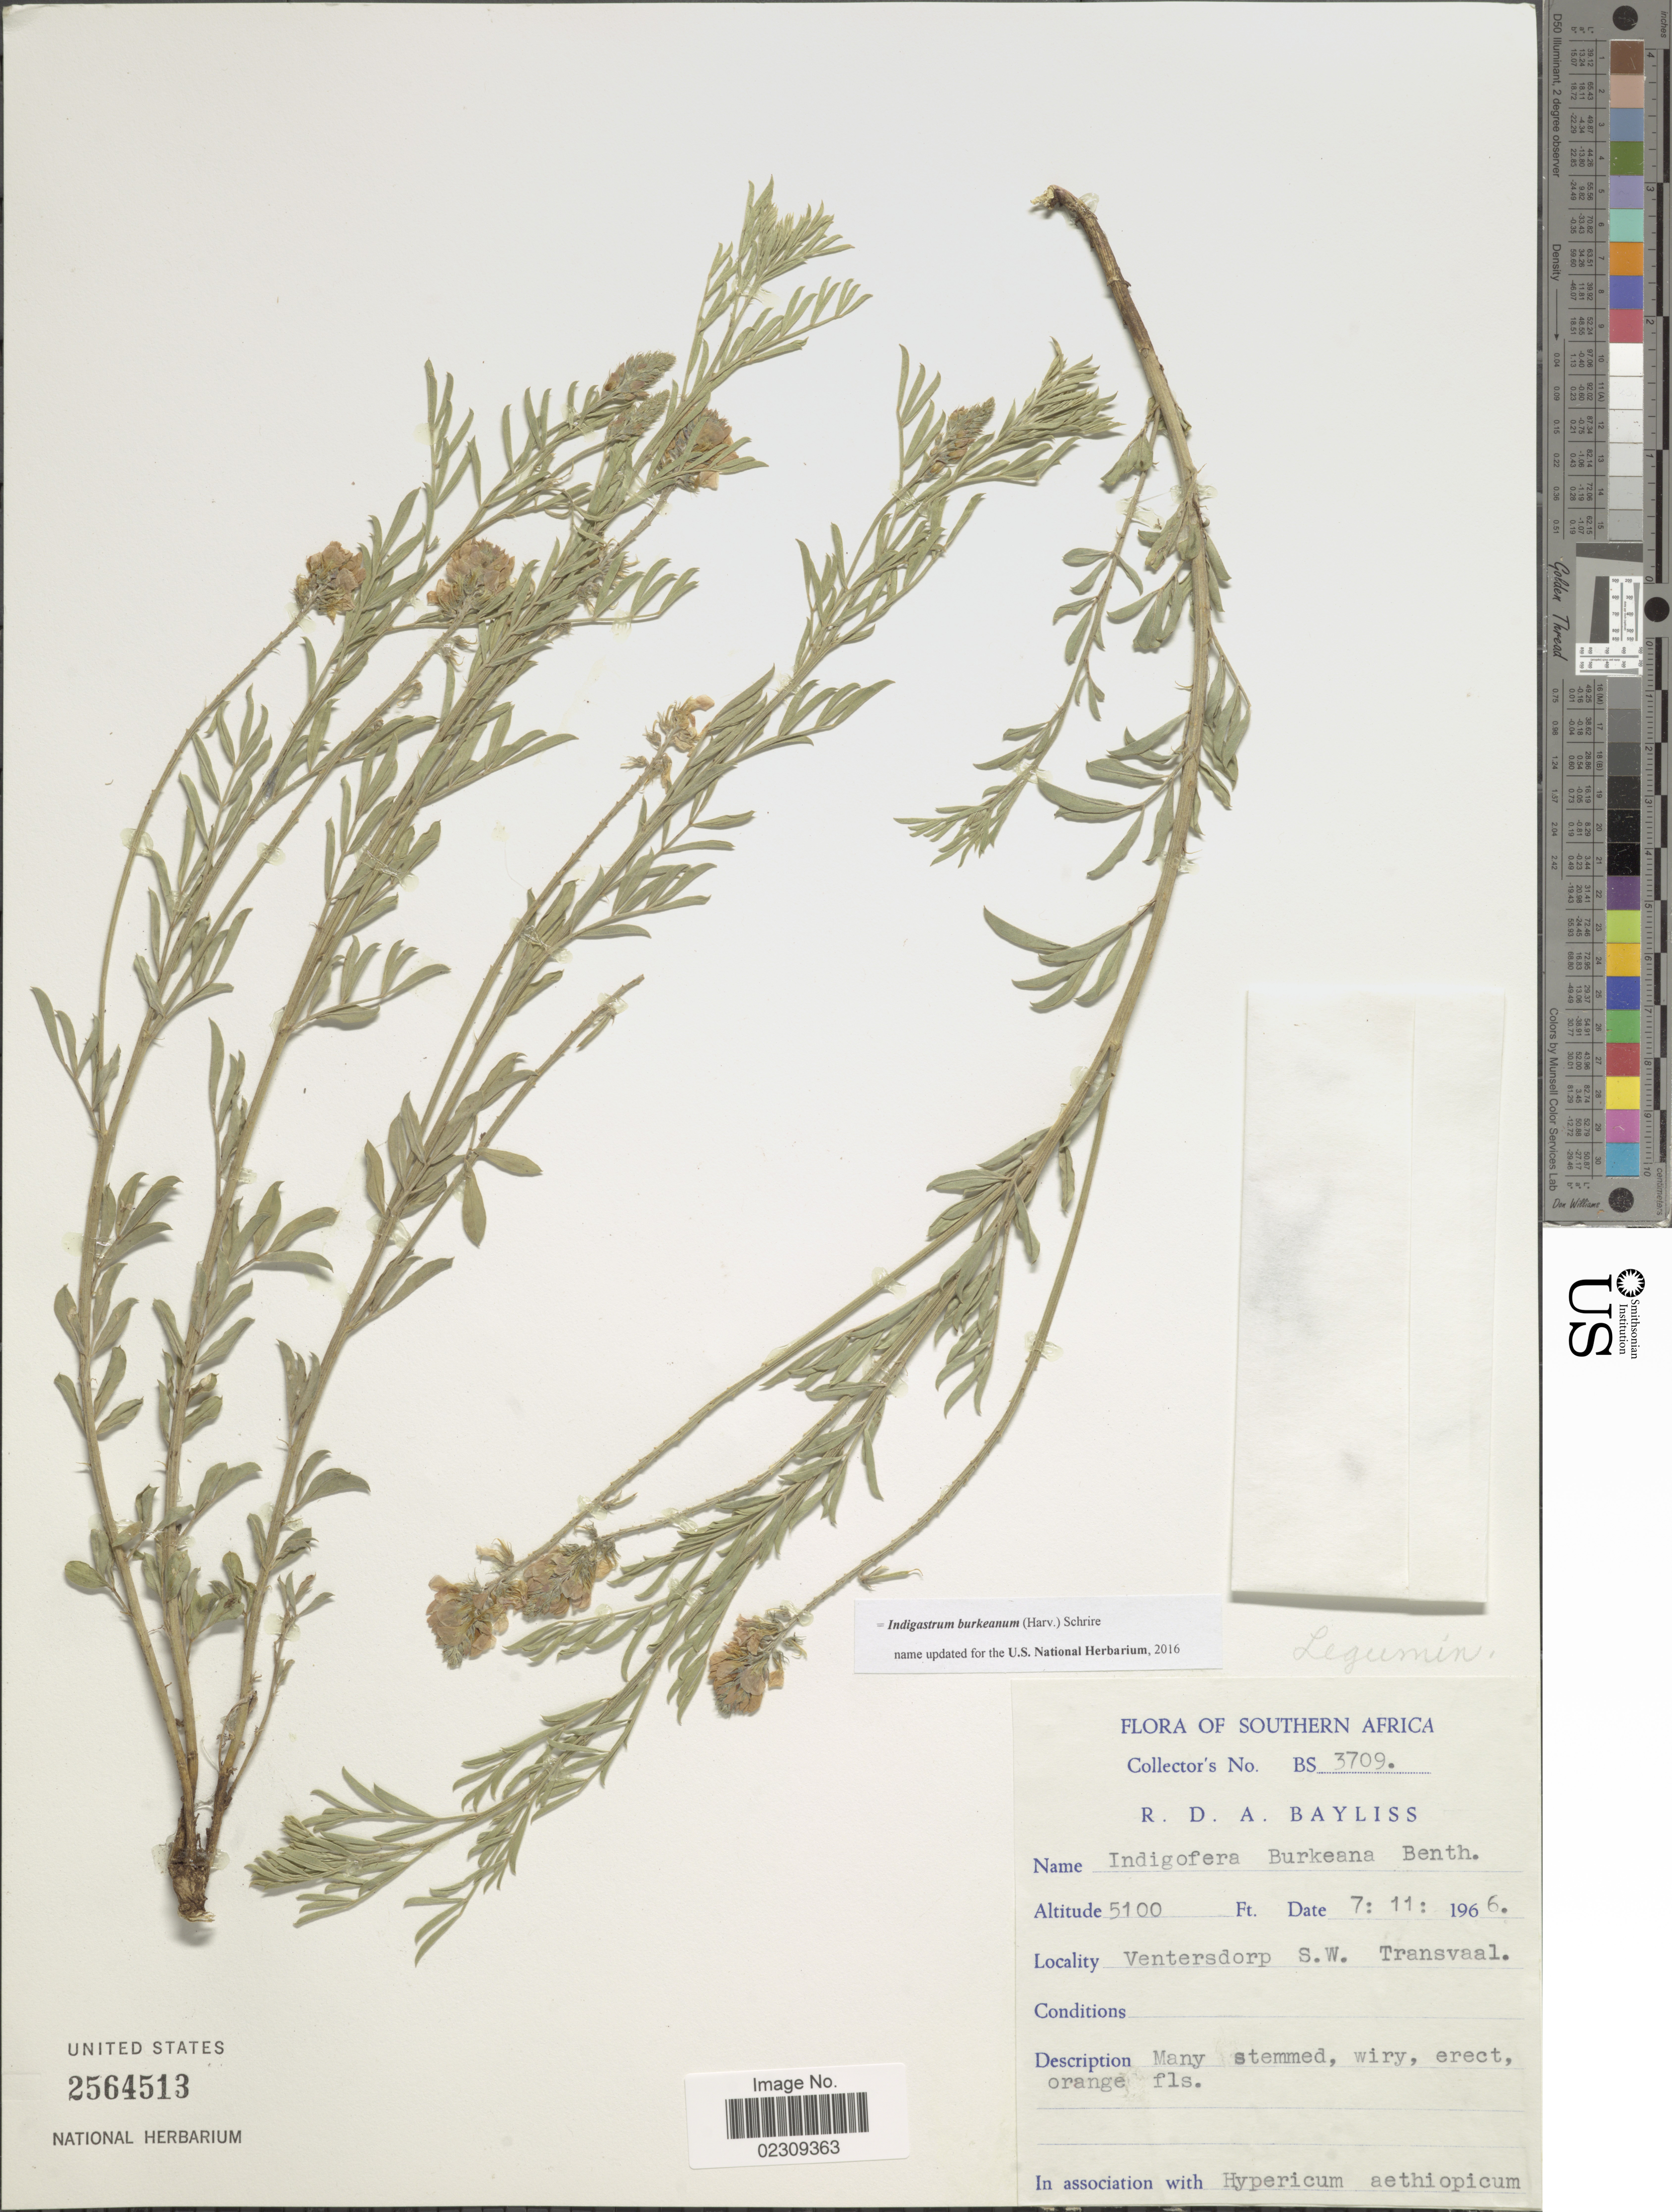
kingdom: Plantae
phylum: Tracheophyta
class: Magnoliopsida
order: Fabales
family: Fabaceae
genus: Indigastrum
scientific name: Indigastrum burkeanum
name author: (Benth. ex Harv.) Schrire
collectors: R. Bayliss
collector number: BS3709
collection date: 1966-11-07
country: South Africa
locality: Southern Africa, Ventersdorp S. W. Transvaal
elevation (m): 1554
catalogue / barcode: US 2564513